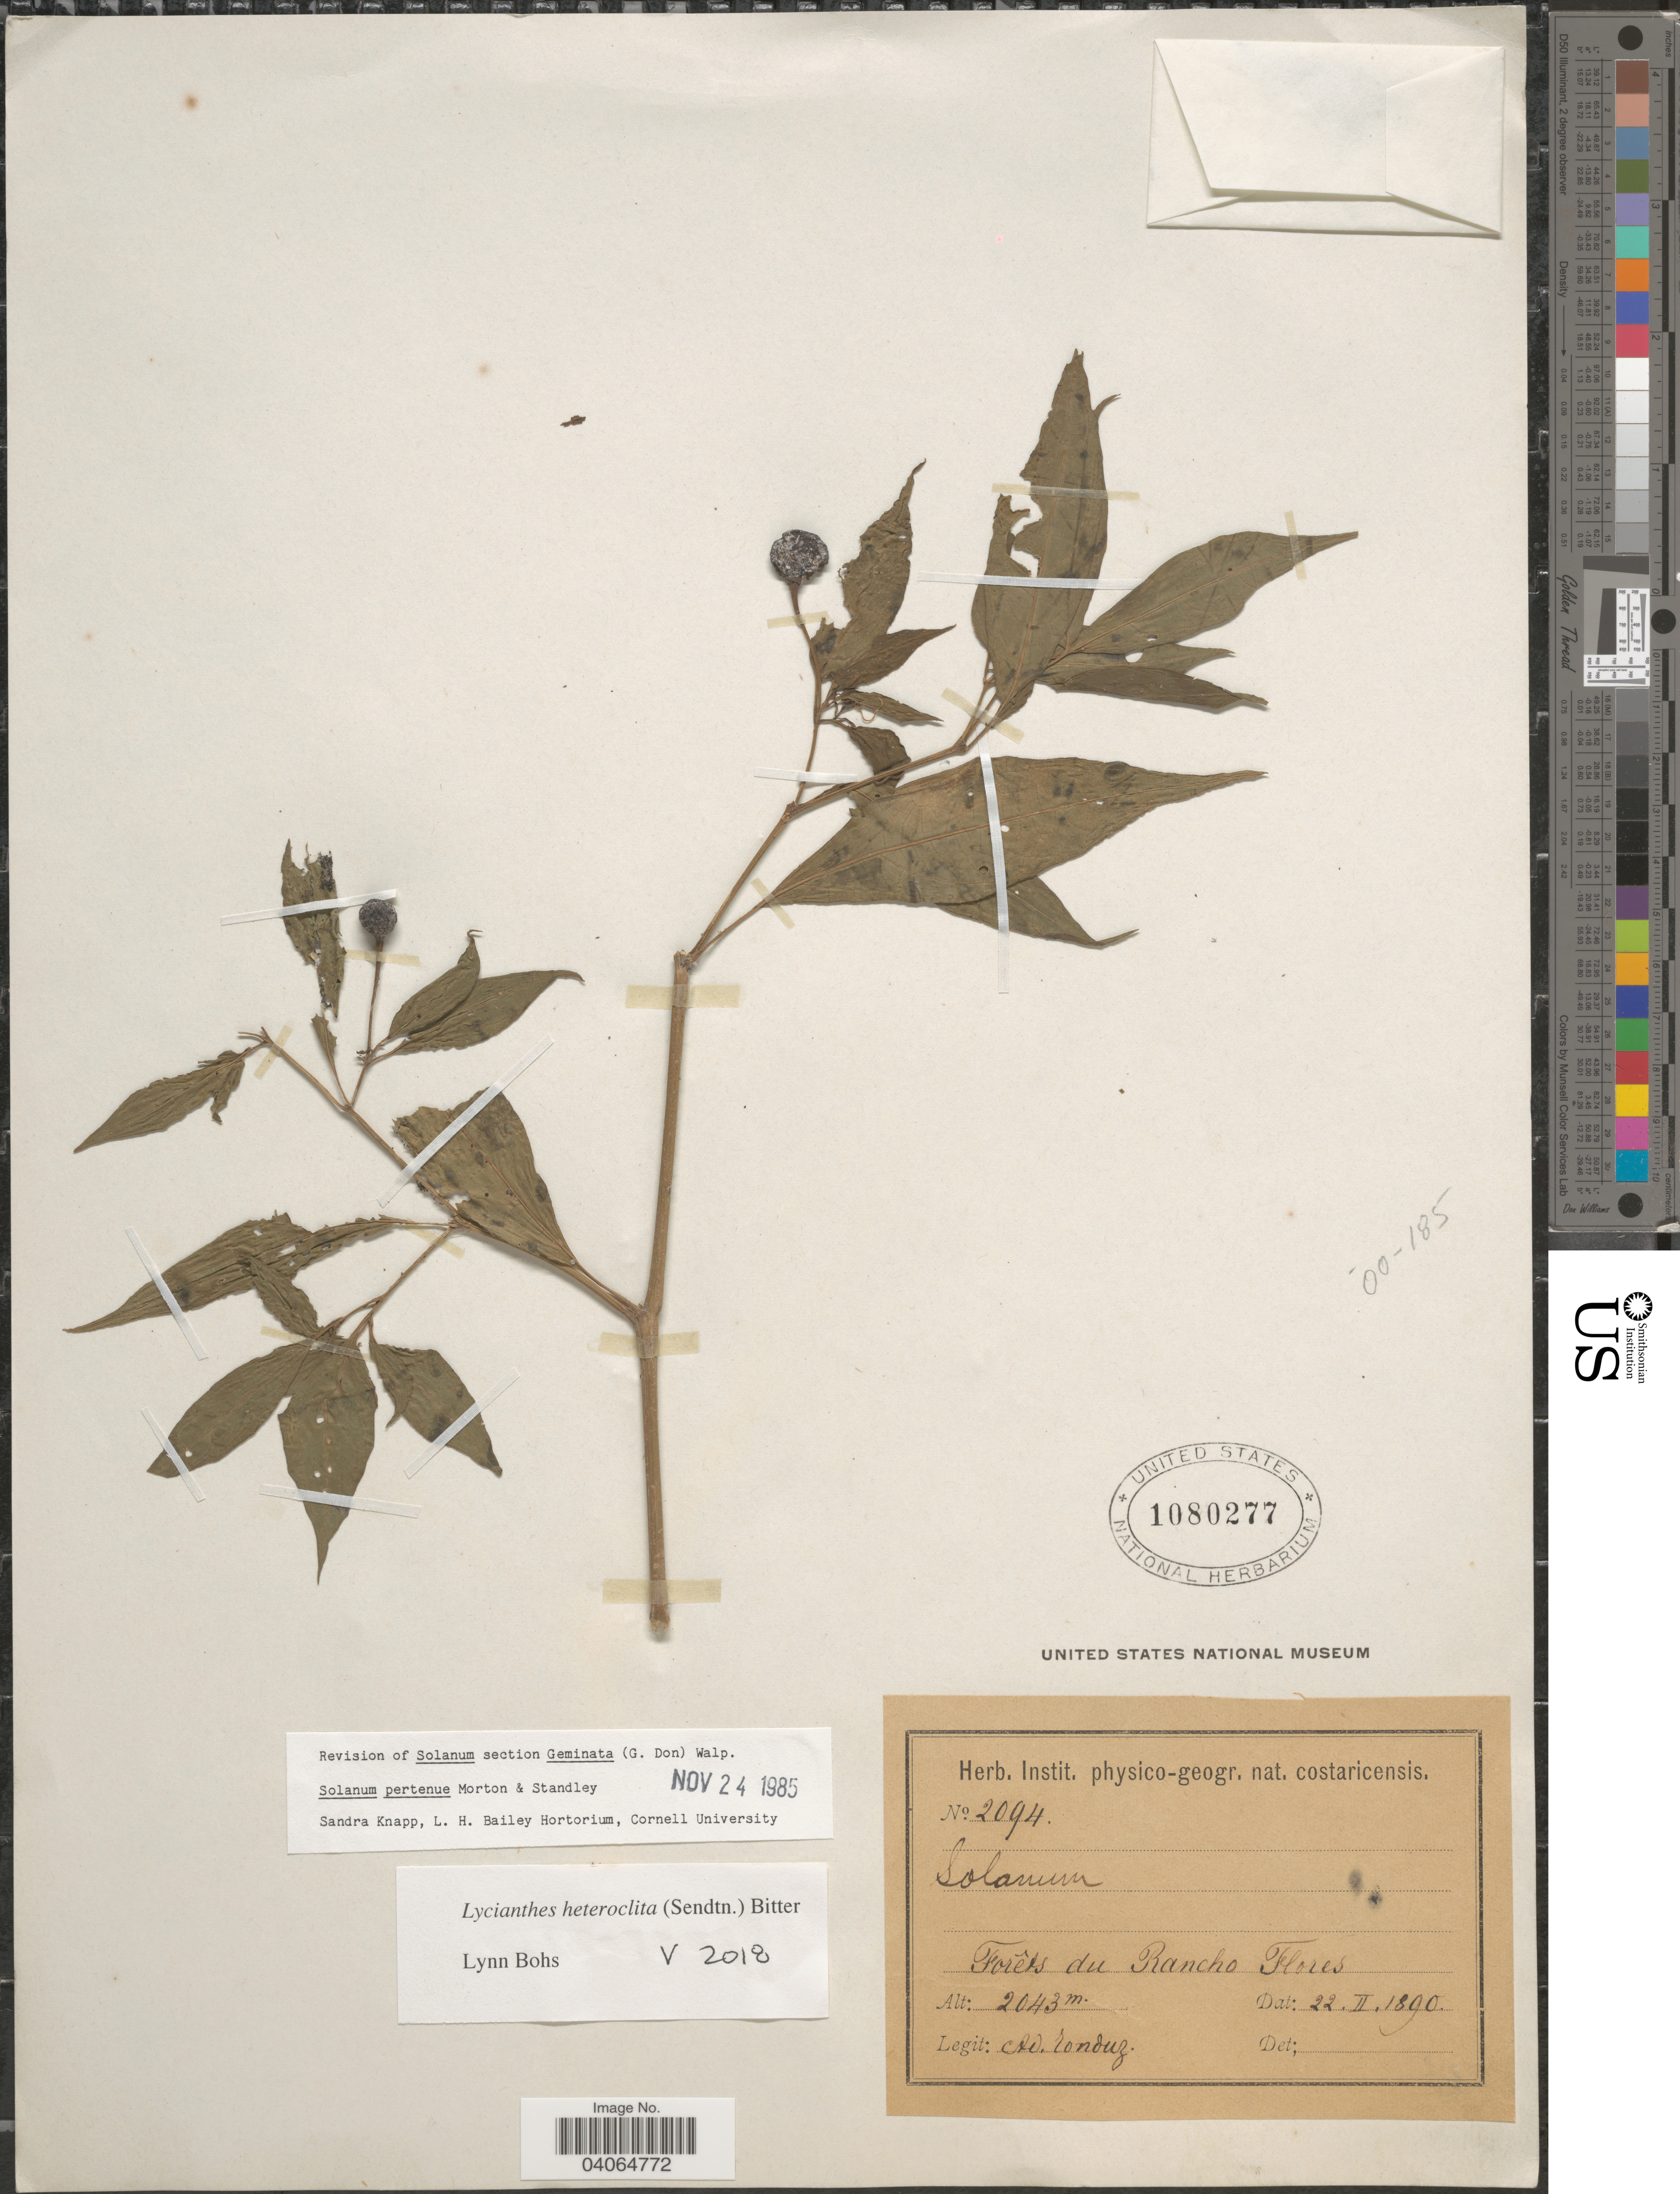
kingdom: Plantae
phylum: Tracheophyta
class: Magnoliopsida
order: Solanales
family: Solanaceae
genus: Lycianthes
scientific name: Lycianthes heteroclita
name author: (Sendtn.) Bitter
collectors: A. Tonduz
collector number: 2094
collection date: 1890-02-22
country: Costa Rica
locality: Forêts du Rancho Flores.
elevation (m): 2043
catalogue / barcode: US 1080277